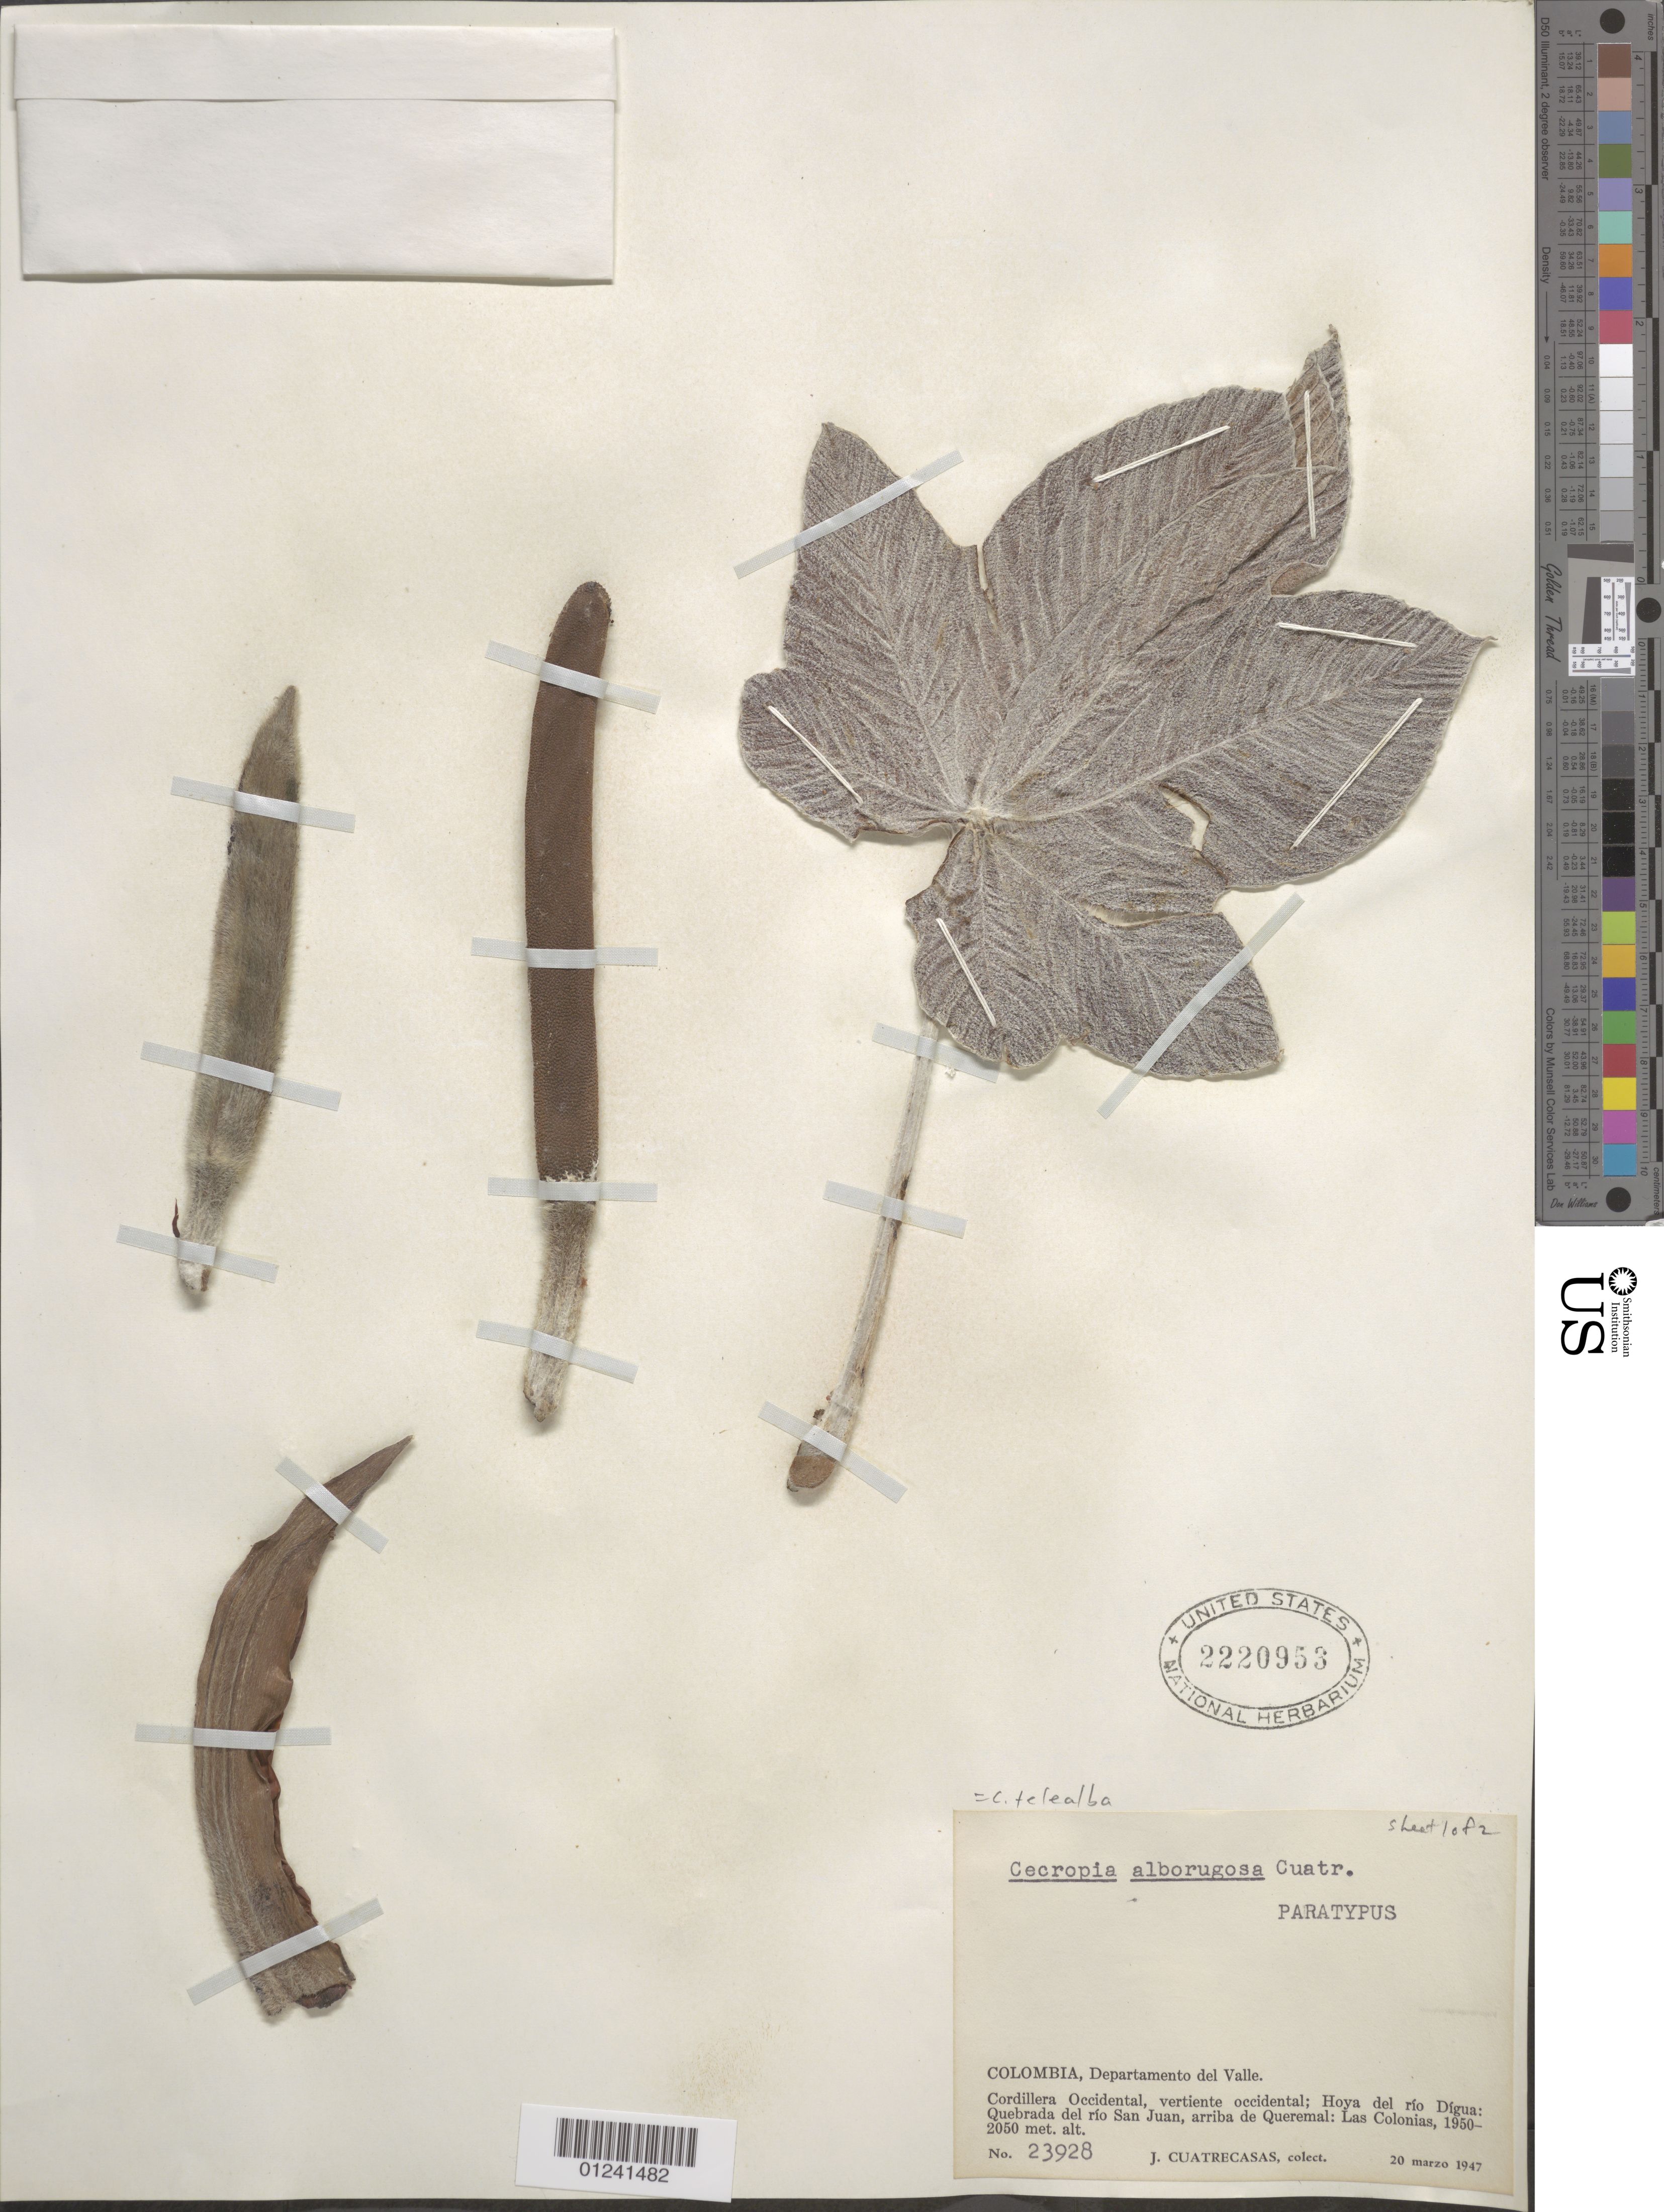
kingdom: Plantae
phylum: Tracheophyta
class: Magnoliopsida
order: Rosales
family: Urticaceae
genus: Cecropia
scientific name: Cecropia telealba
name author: Cuatrec.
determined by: Cuatrecasas, J.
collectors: J. Cuatrecasas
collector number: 23928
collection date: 1947-03-20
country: Colombia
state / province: Valle del Cauca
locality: Cordillera Occidental, vertiente oriental; Hoya del rio Digua; Quebrada del rio San Juan, arriba de Queremal: Las Colonias.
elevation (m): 1950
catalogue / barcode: US 2220953